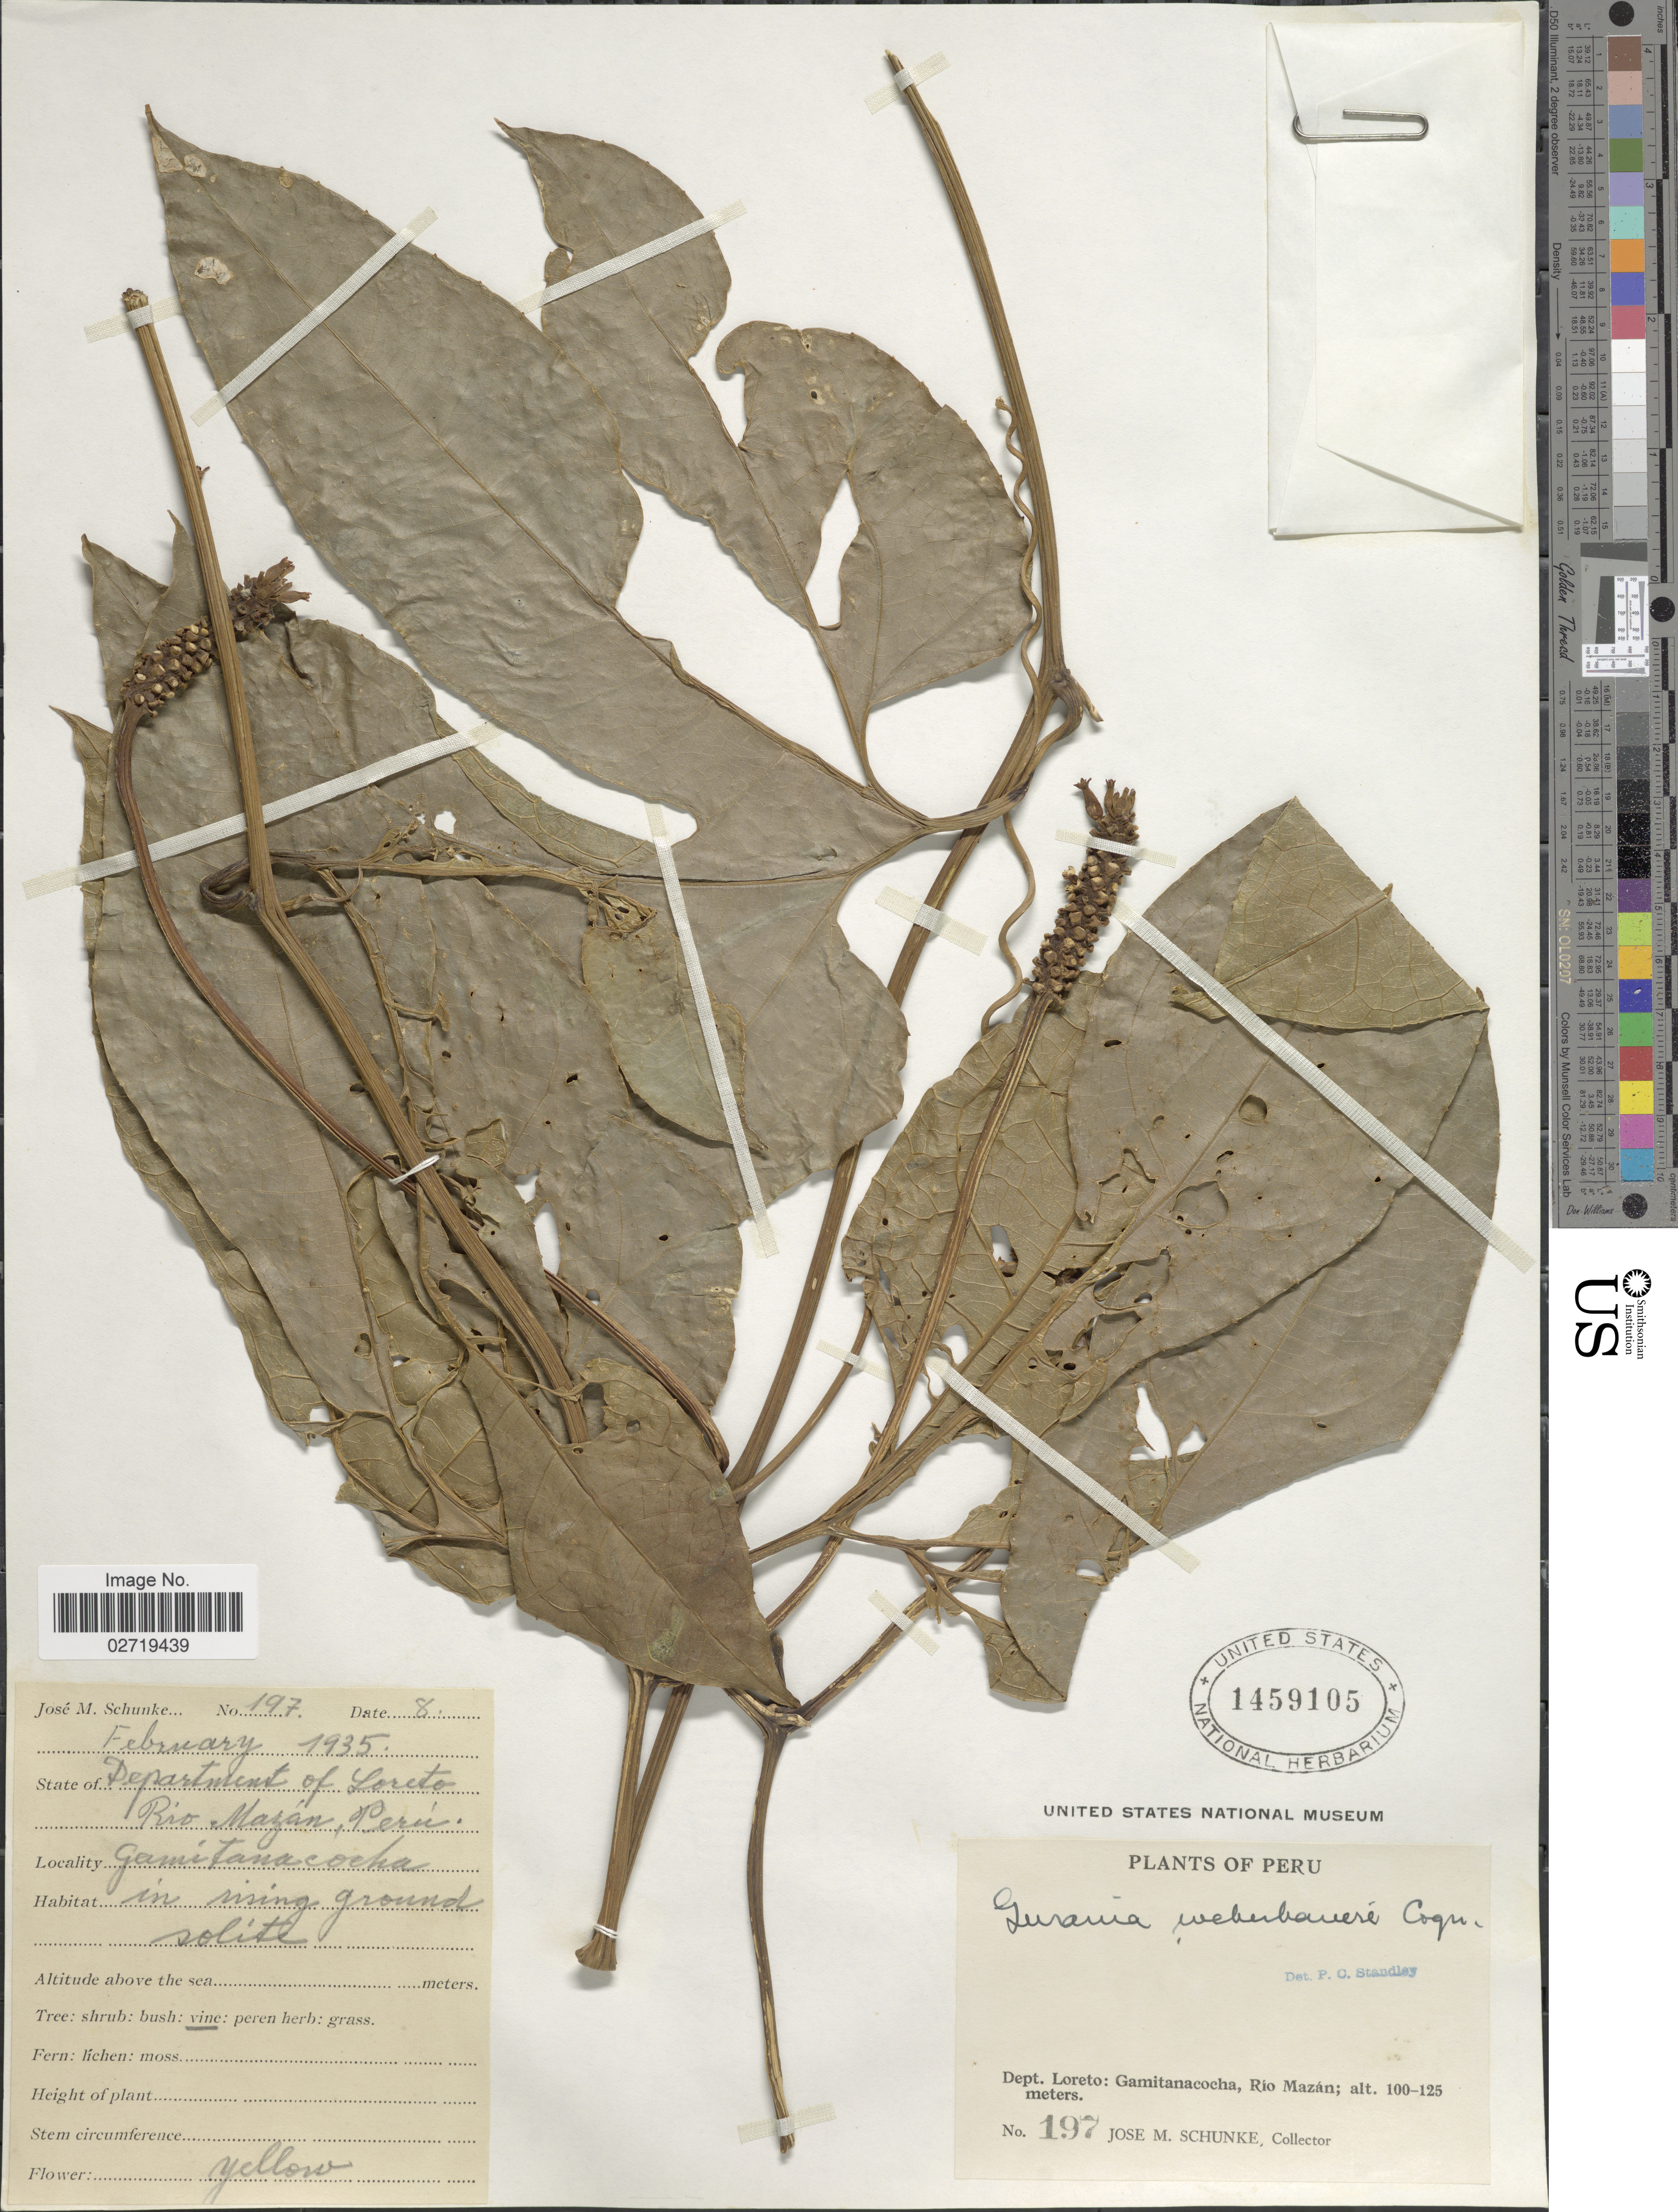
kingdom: Plantae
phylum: Tracheophyta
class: Magnoliopsida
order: Cucurbitales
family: Cucurbitaceae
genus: Gurania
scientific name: Gurania weberbaueri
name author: Harms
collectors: J. M. Schunke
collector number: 197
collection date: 1935-02-08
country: Peru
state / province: Loreto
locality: Gamitanacocha, Rio Mazán.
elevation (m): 100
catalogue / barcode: US 1459105